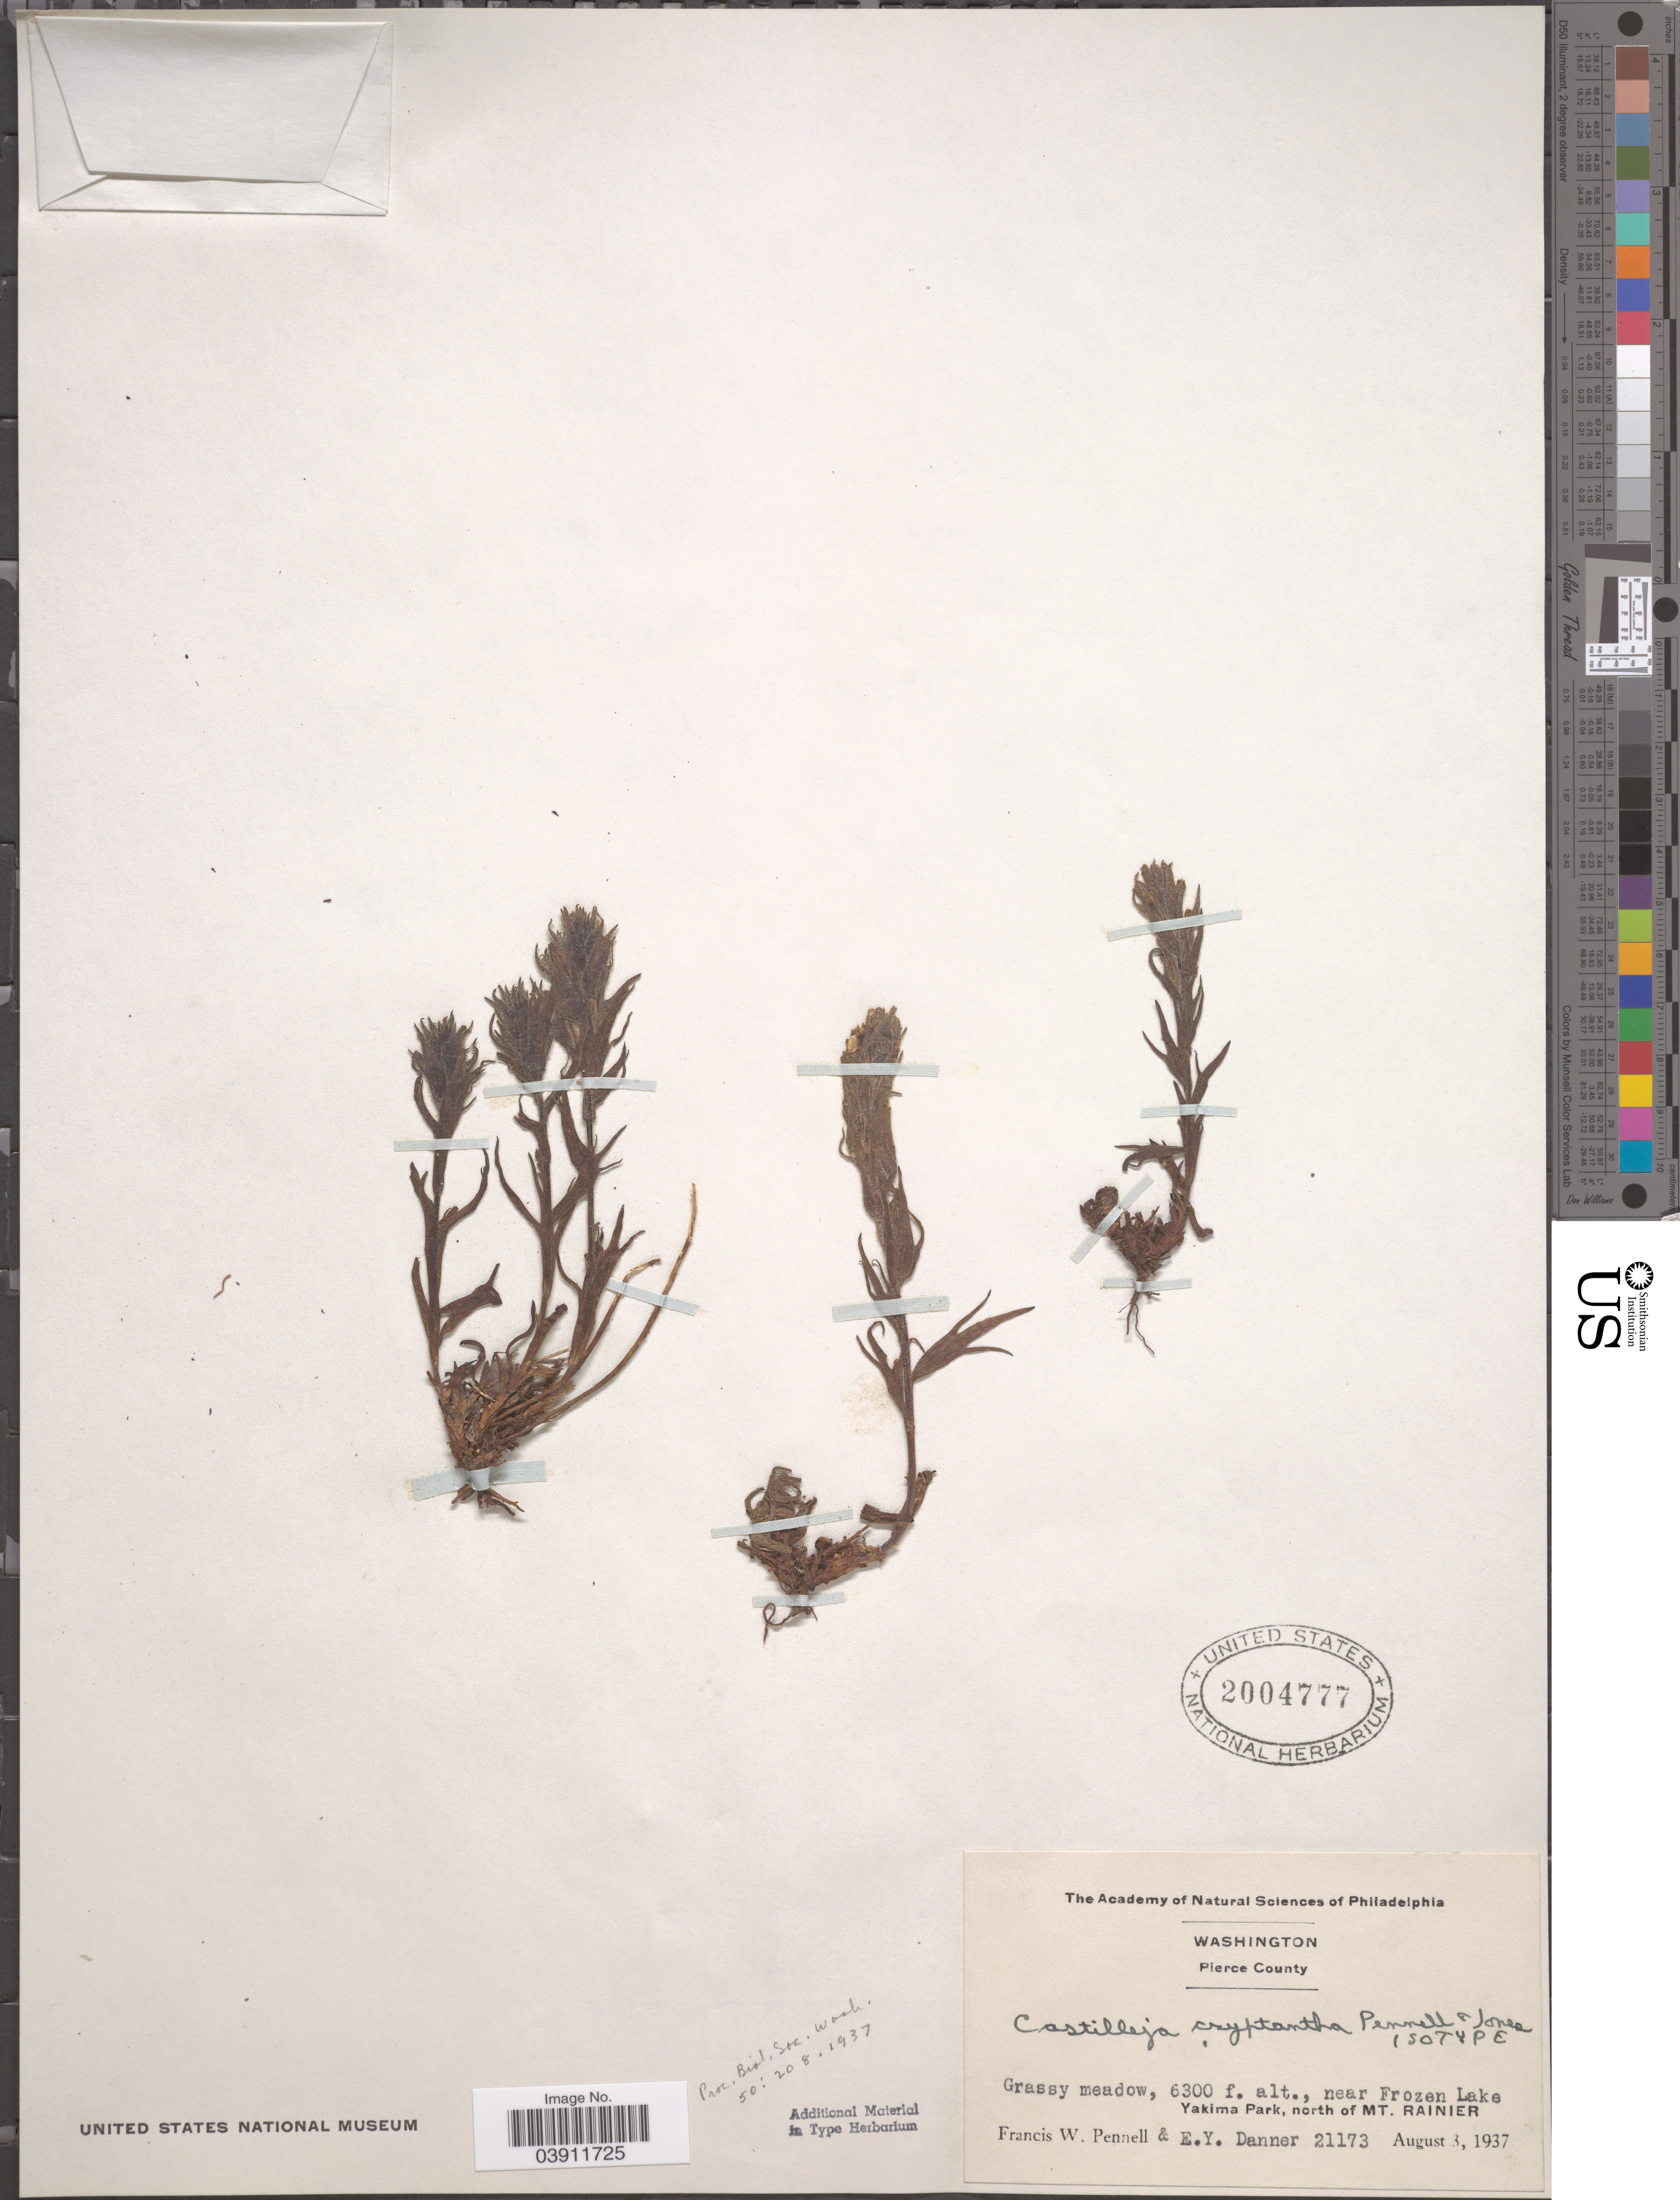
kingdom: Plantae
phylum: Tracheophyta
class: Magnoliopsida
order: Lamiales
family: Orobanchaceae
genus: Castilleja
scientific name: Castilleja cryptantha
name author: Pennell & G.N. Jones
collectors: F. W. Pennell & E. Danner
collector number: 21173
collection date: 1937-08-03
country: United States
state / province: Washington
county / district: Pierce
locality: Pierce County. Near Frozen Lake, Yakima Park, north of Mt. Rainier.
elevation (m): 1920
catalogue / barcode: US 2004777